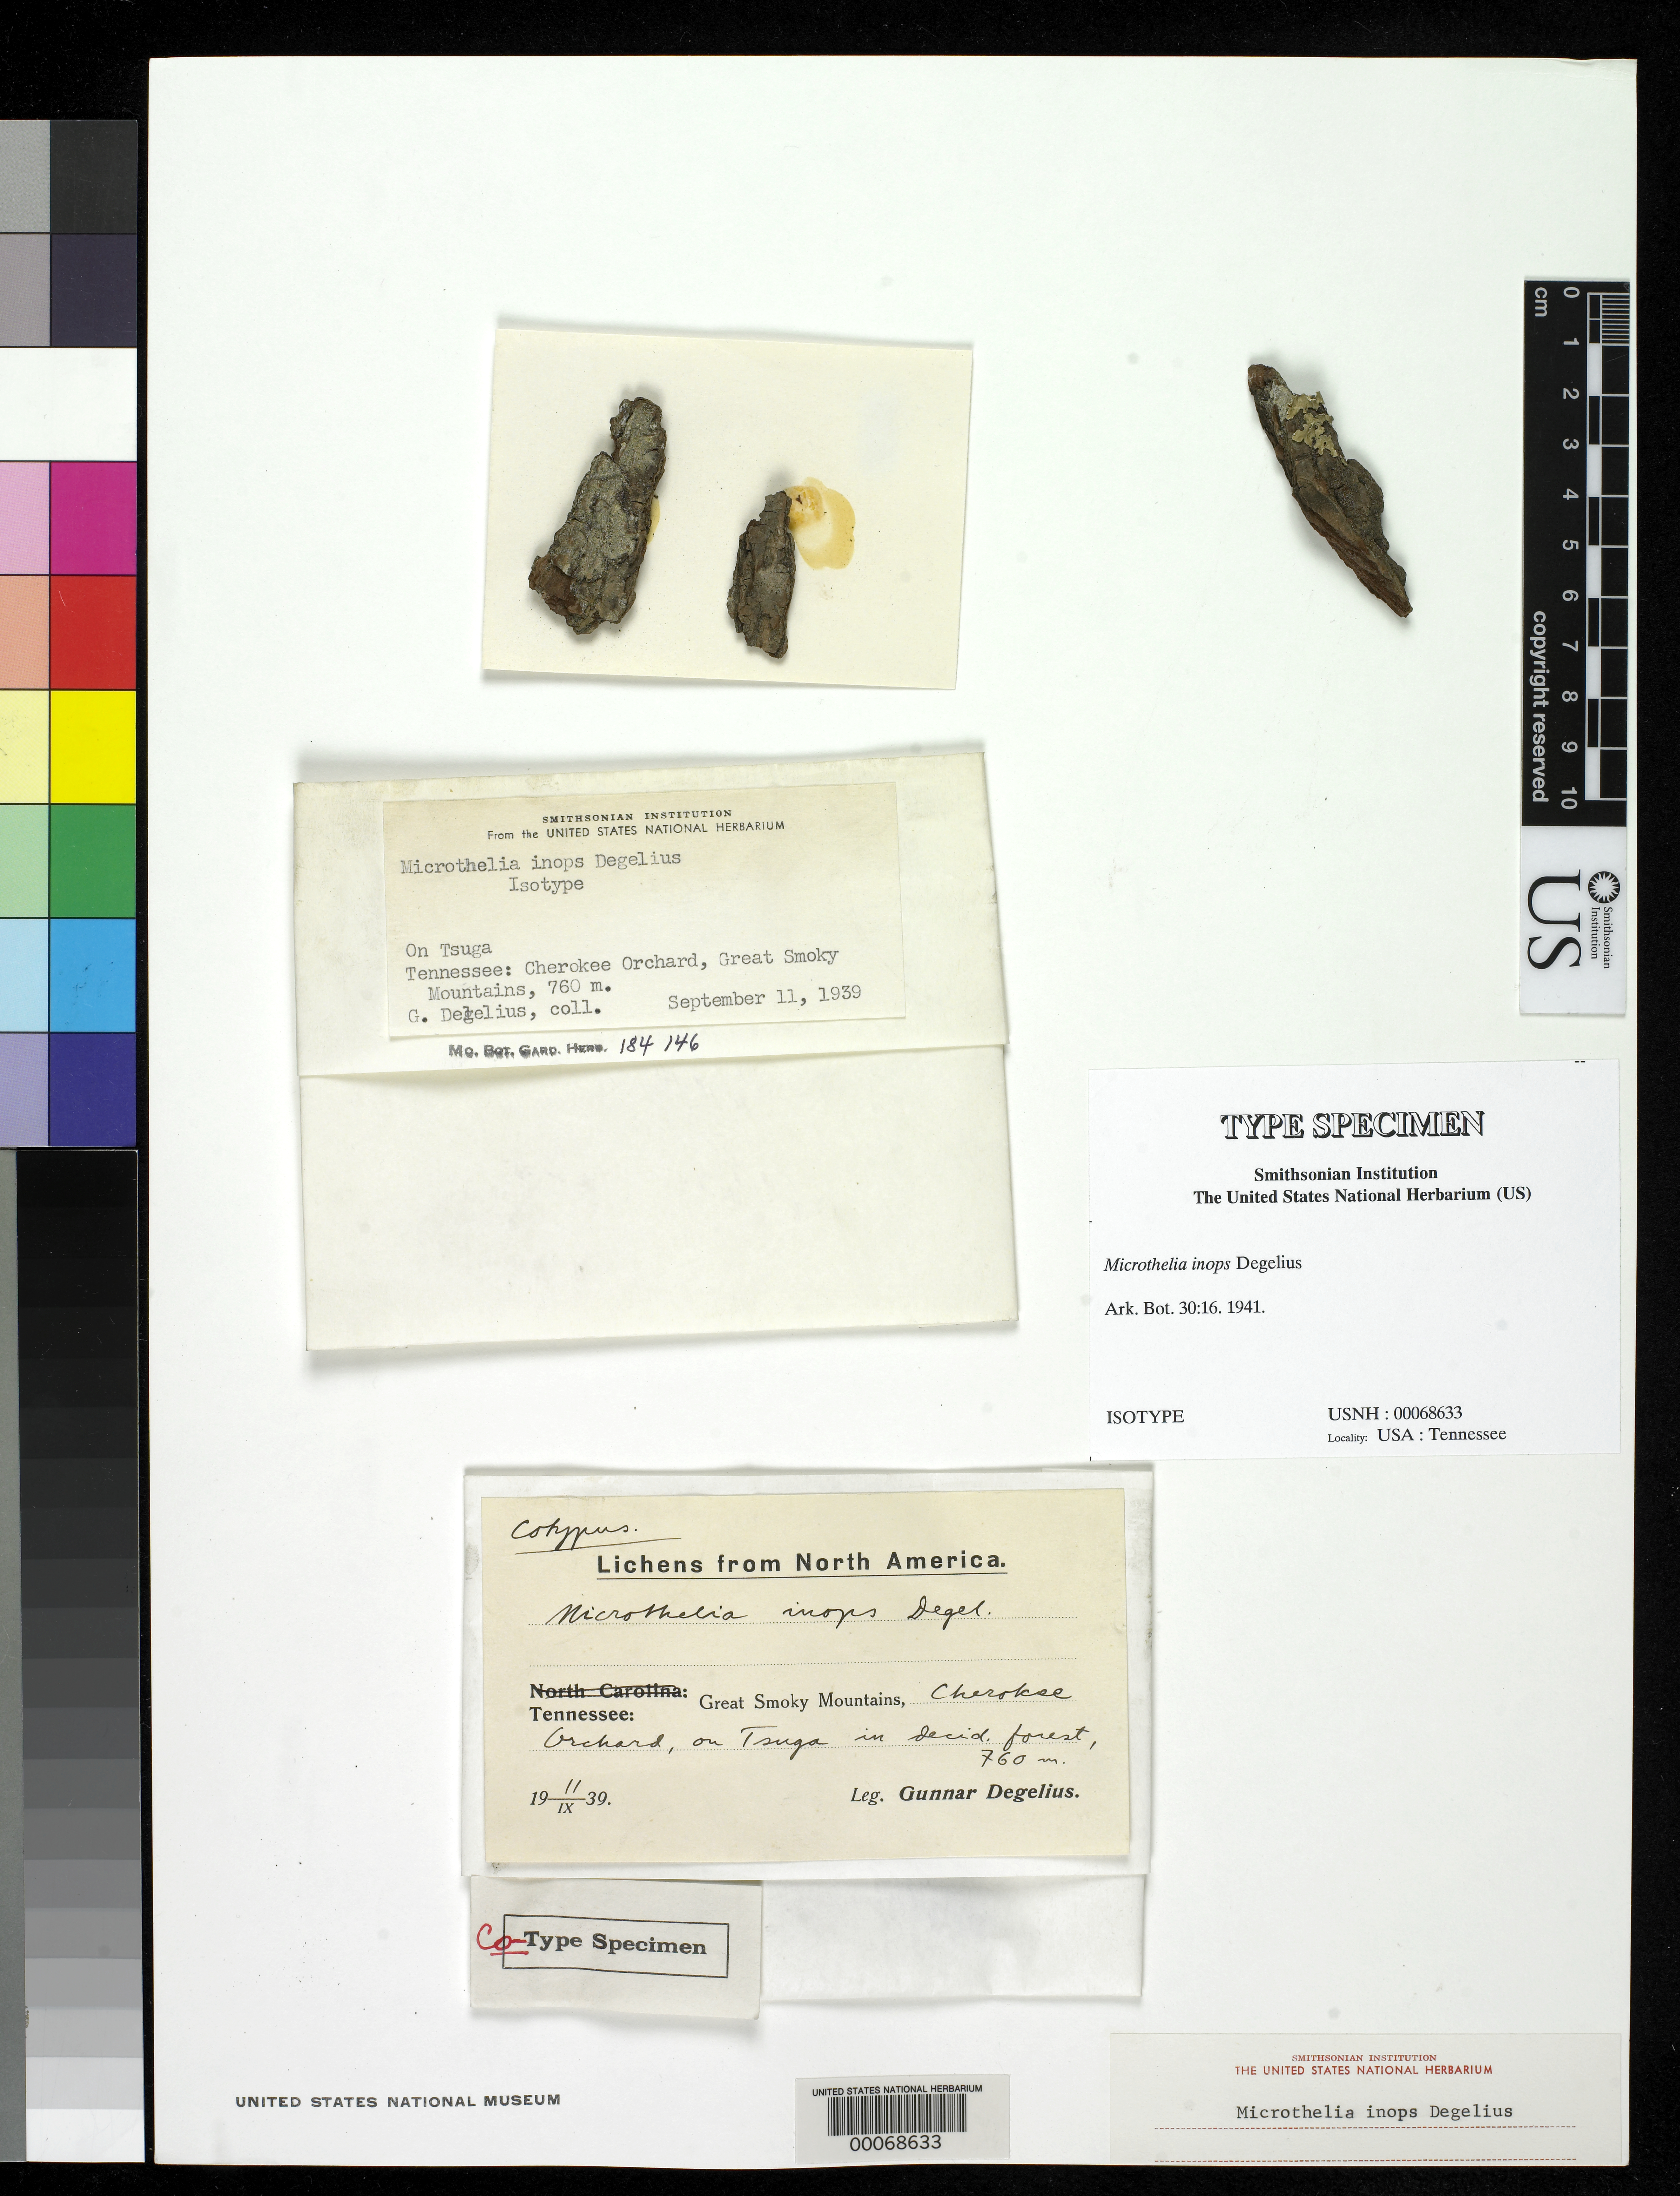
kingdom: Fungi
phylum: Ascomycota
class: Dothideomycetes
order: Monoblastiales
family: Monoblastiaceae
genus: Microthelia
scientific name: Microthelia inops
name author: Degel.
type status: Isotype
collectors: G. B. F. Degelius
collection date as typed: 11 Sep 1939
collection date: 1939-09-11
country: United States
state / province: Tennessee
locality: Cherokee Orchard, Great Smokey Mts.